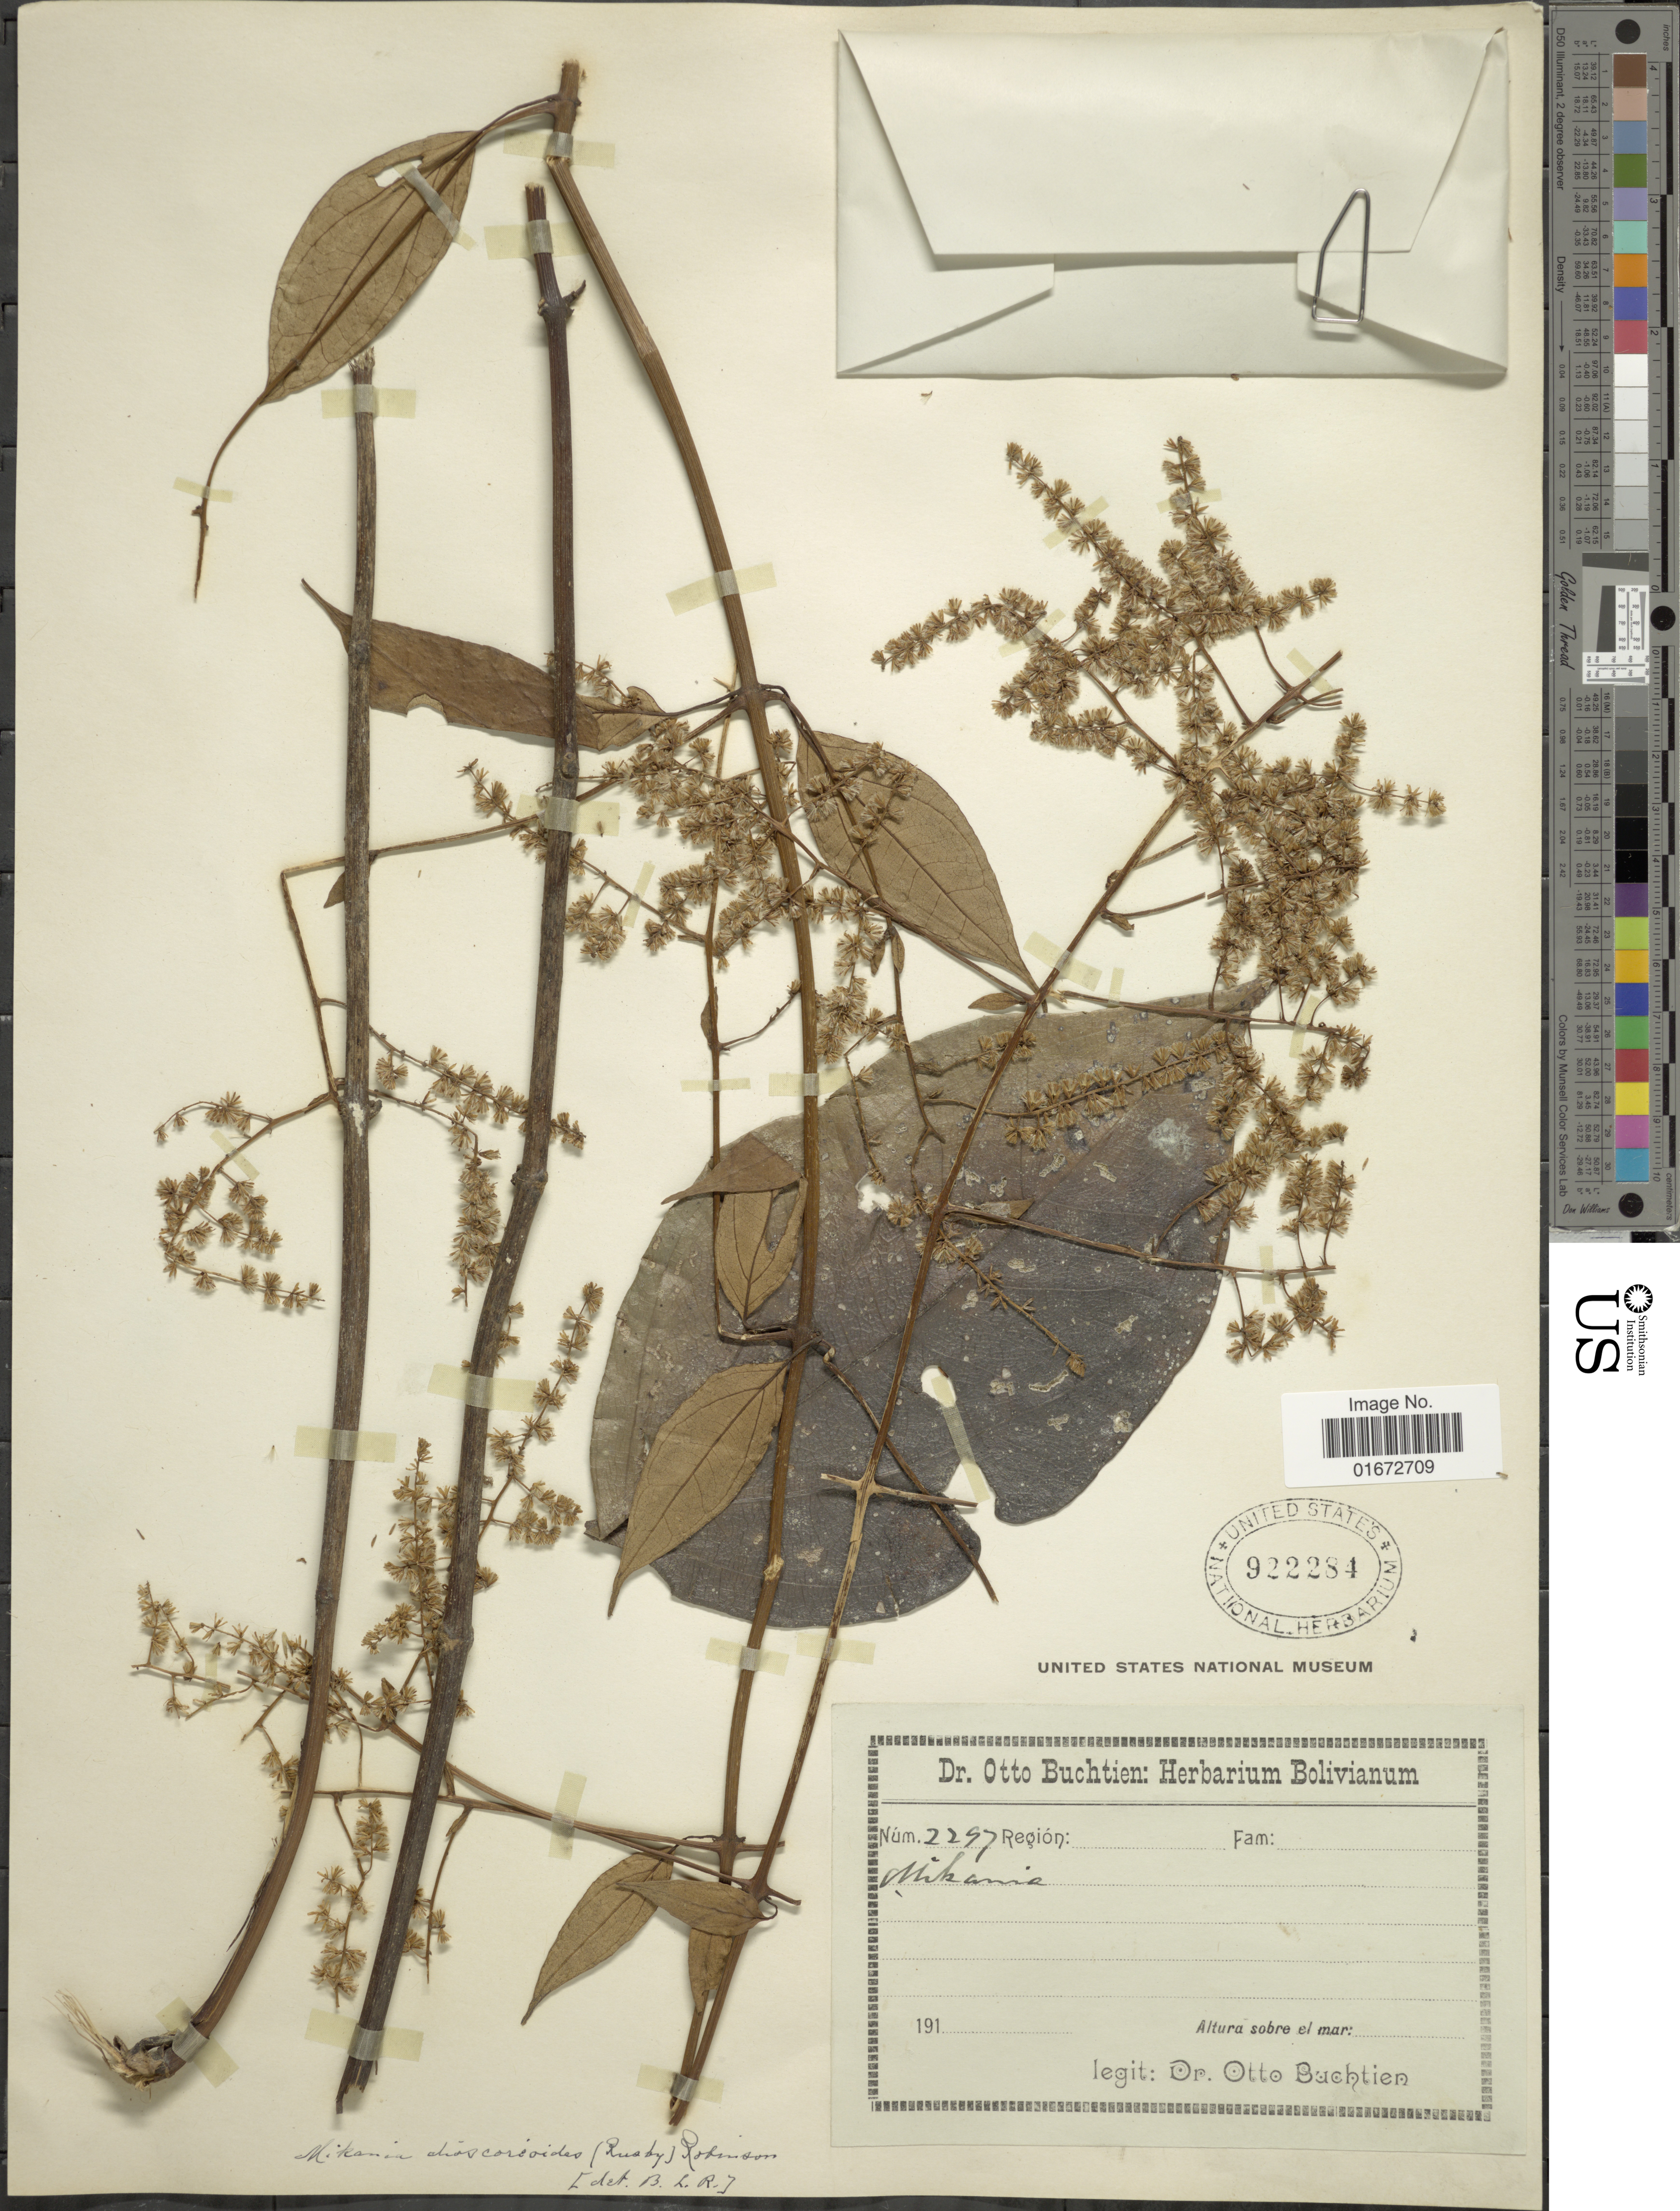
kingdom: Plantae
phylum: Tracheophyta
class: Magnoliopsida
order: Asterales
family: Asteraceae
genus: Mikania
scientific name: Mikania dioscoreoides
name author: (Rusby) B.L. Rob.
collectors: O. Buchtien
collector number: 2297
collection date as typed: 191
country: Bolivia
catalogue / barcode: US 922284